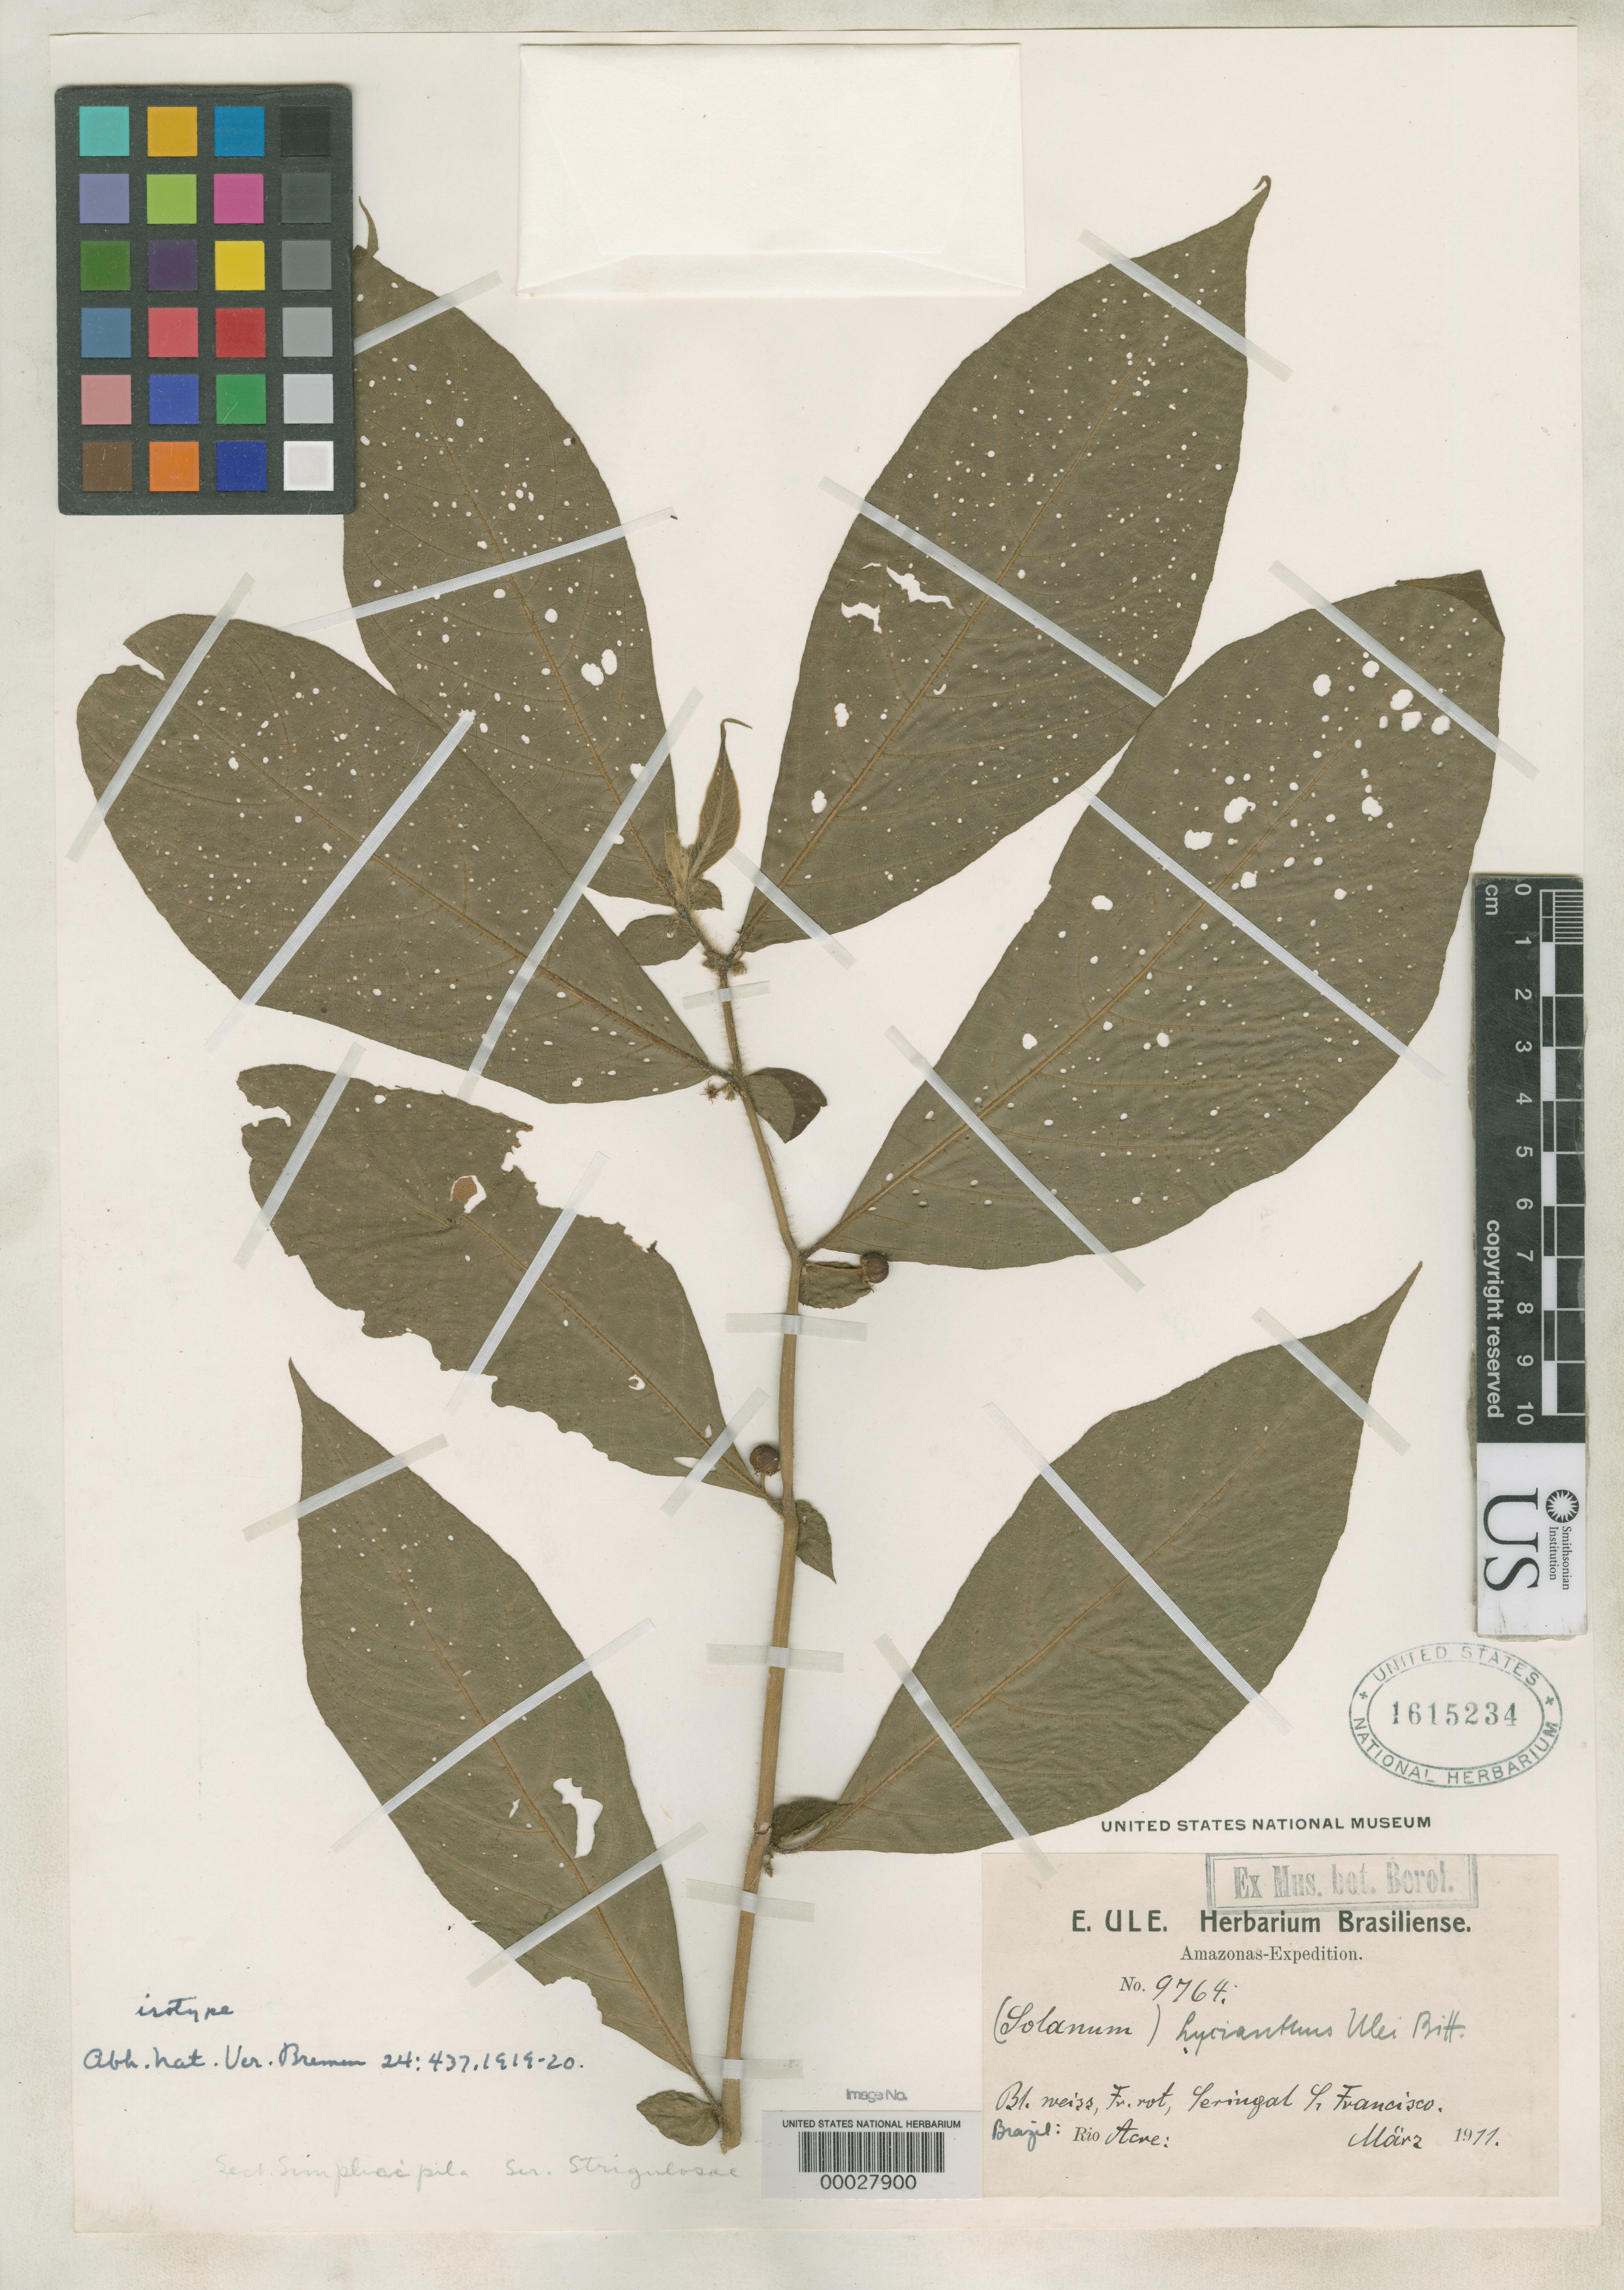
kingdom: Plantae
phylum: Tracheophyta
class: Magnoliopsida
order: Solanales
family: Solanaceae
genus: Lycianthes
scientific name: Lycianthes ulei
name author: Bitter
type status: Isotype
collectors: E. H. Ule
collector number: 9764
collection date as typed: Mar 1911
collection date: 1911-03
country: Brazil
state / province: Amazonas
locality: Rio Acre.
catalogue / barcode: US 1615234